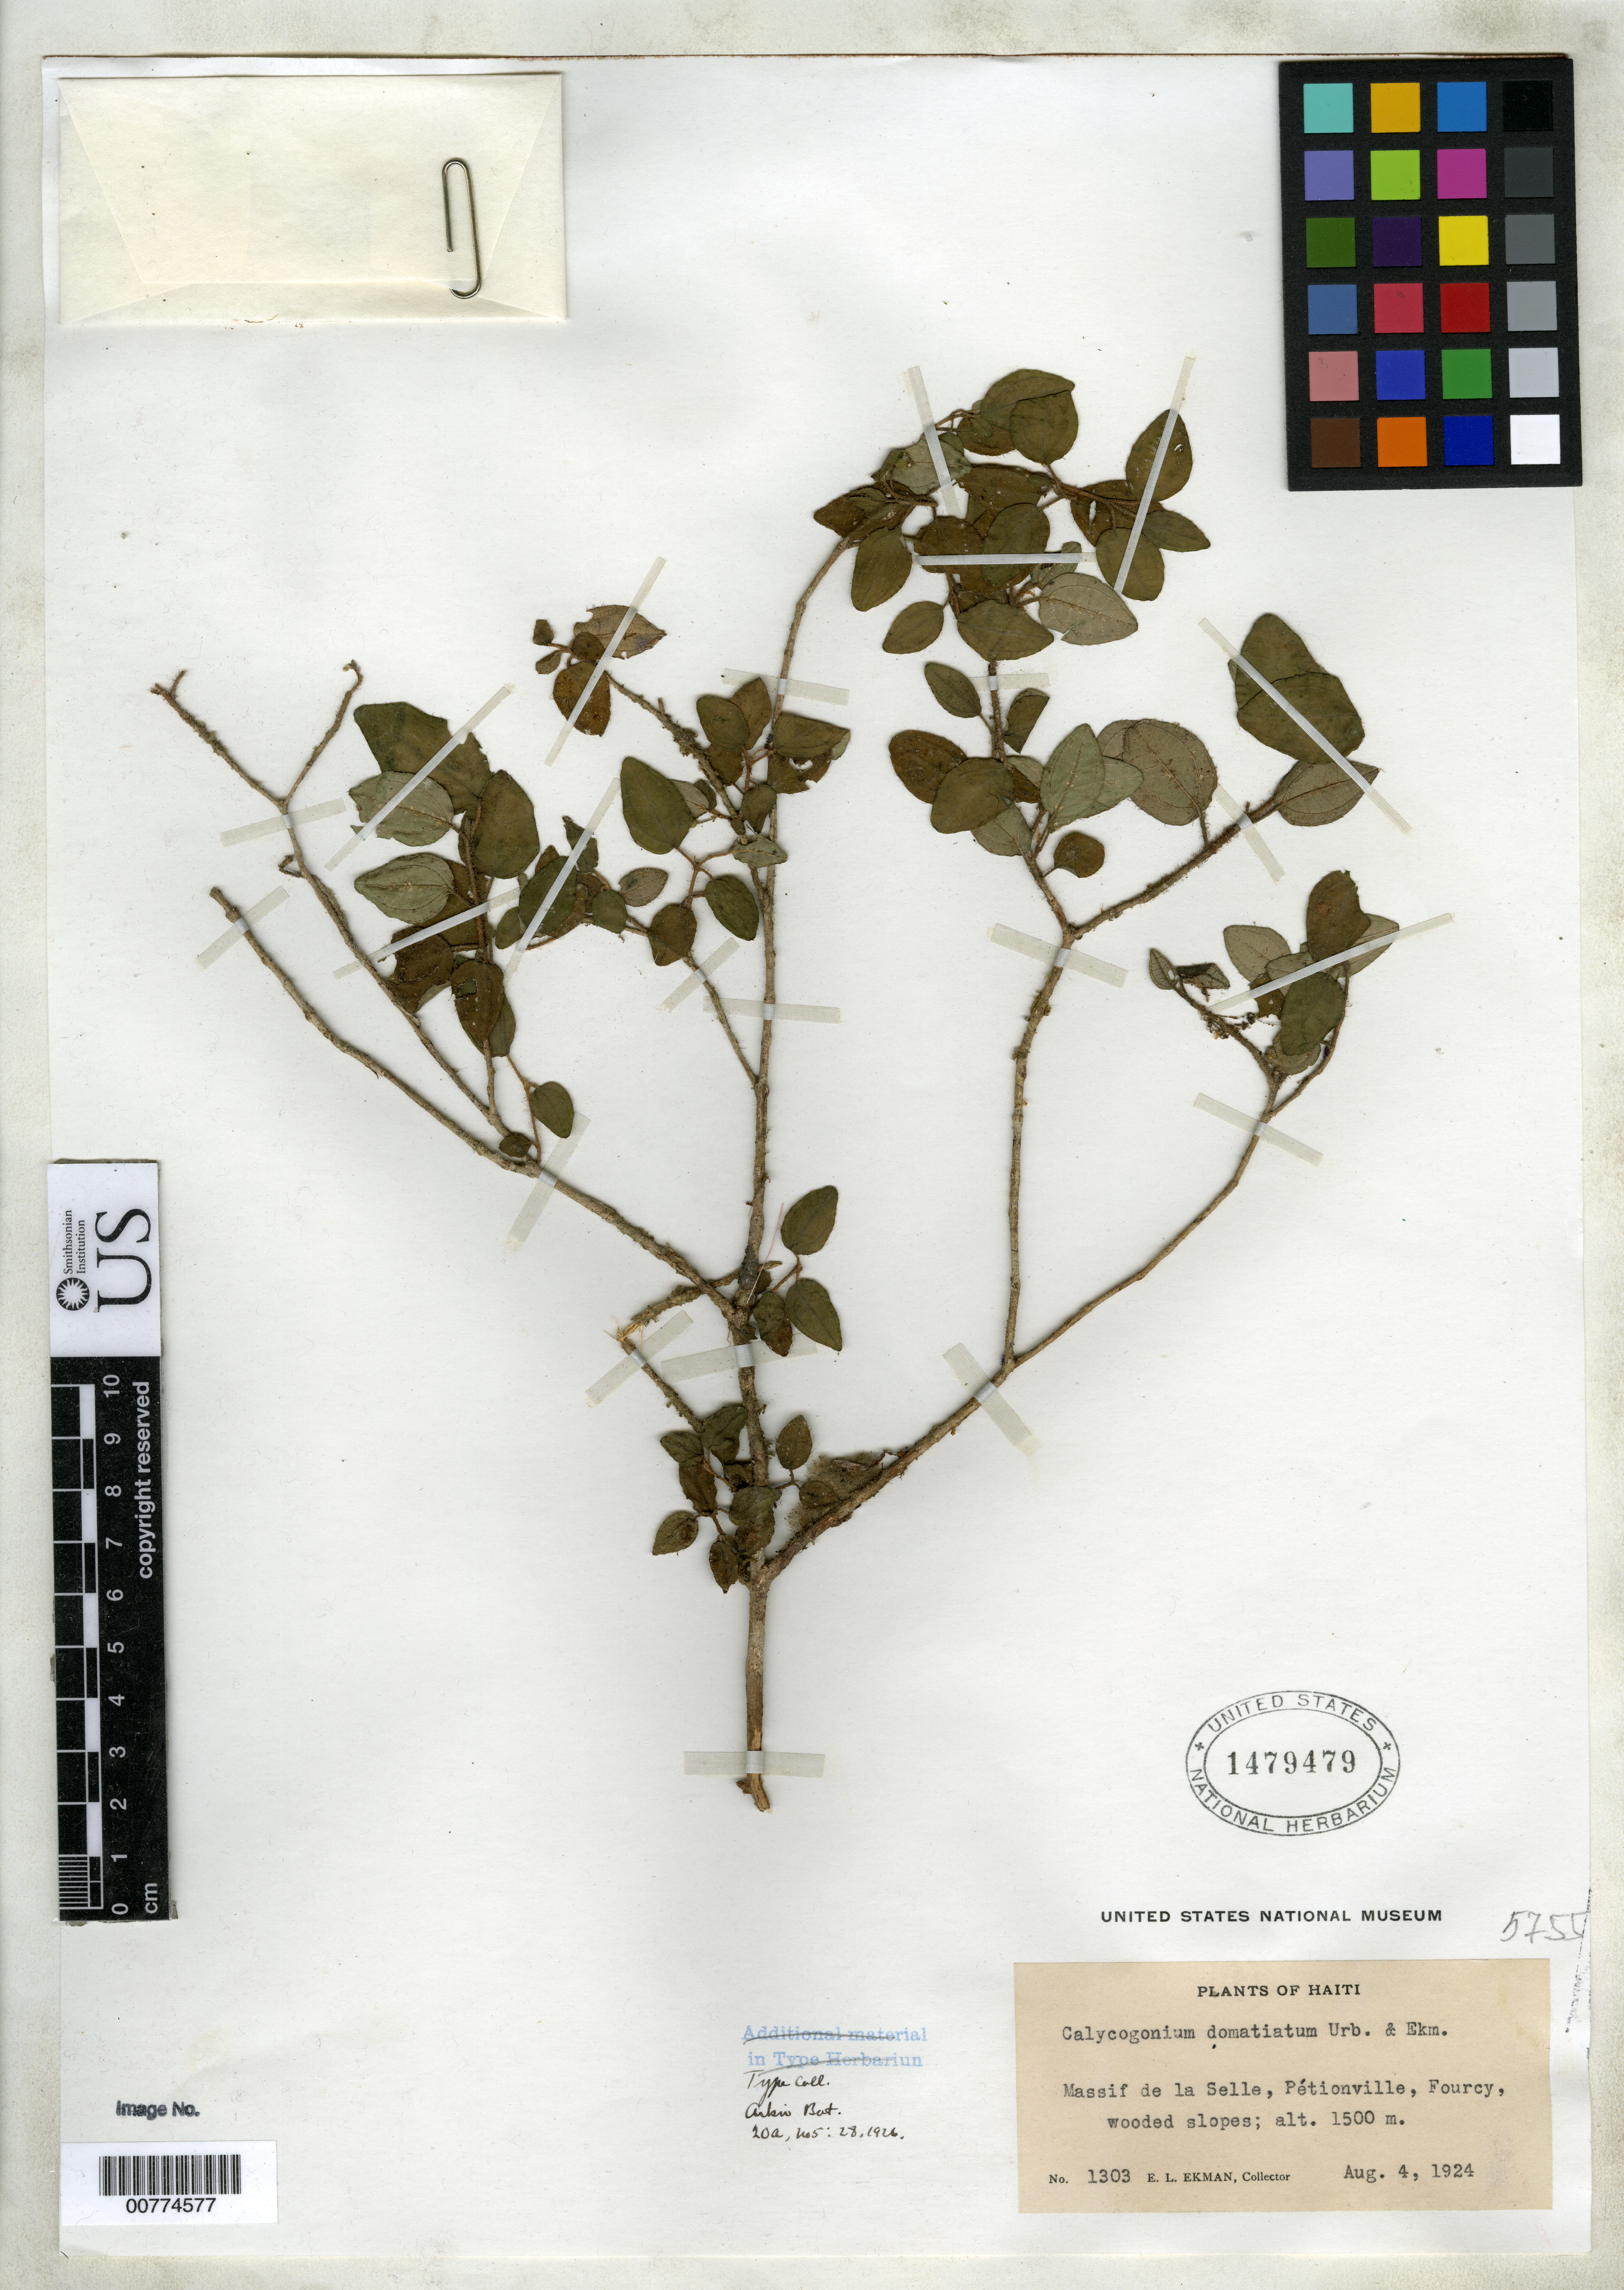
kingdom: Plantae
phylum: Tracheophyta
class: Magnoliopsida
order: Myrtales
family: Melastomataceae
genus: Calycogonium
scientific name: Calycogonium domatiatum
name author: Urb. & Ekman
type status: Isotype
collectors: E. L. Ekman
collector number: H 1303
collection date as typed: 04 Aug 1924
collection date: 1924-08-04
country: Haiti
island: Hispaniola Island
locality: Massif de la Selle, Pétionville, Fourcy.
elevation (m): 1500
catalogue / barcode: US 1479479